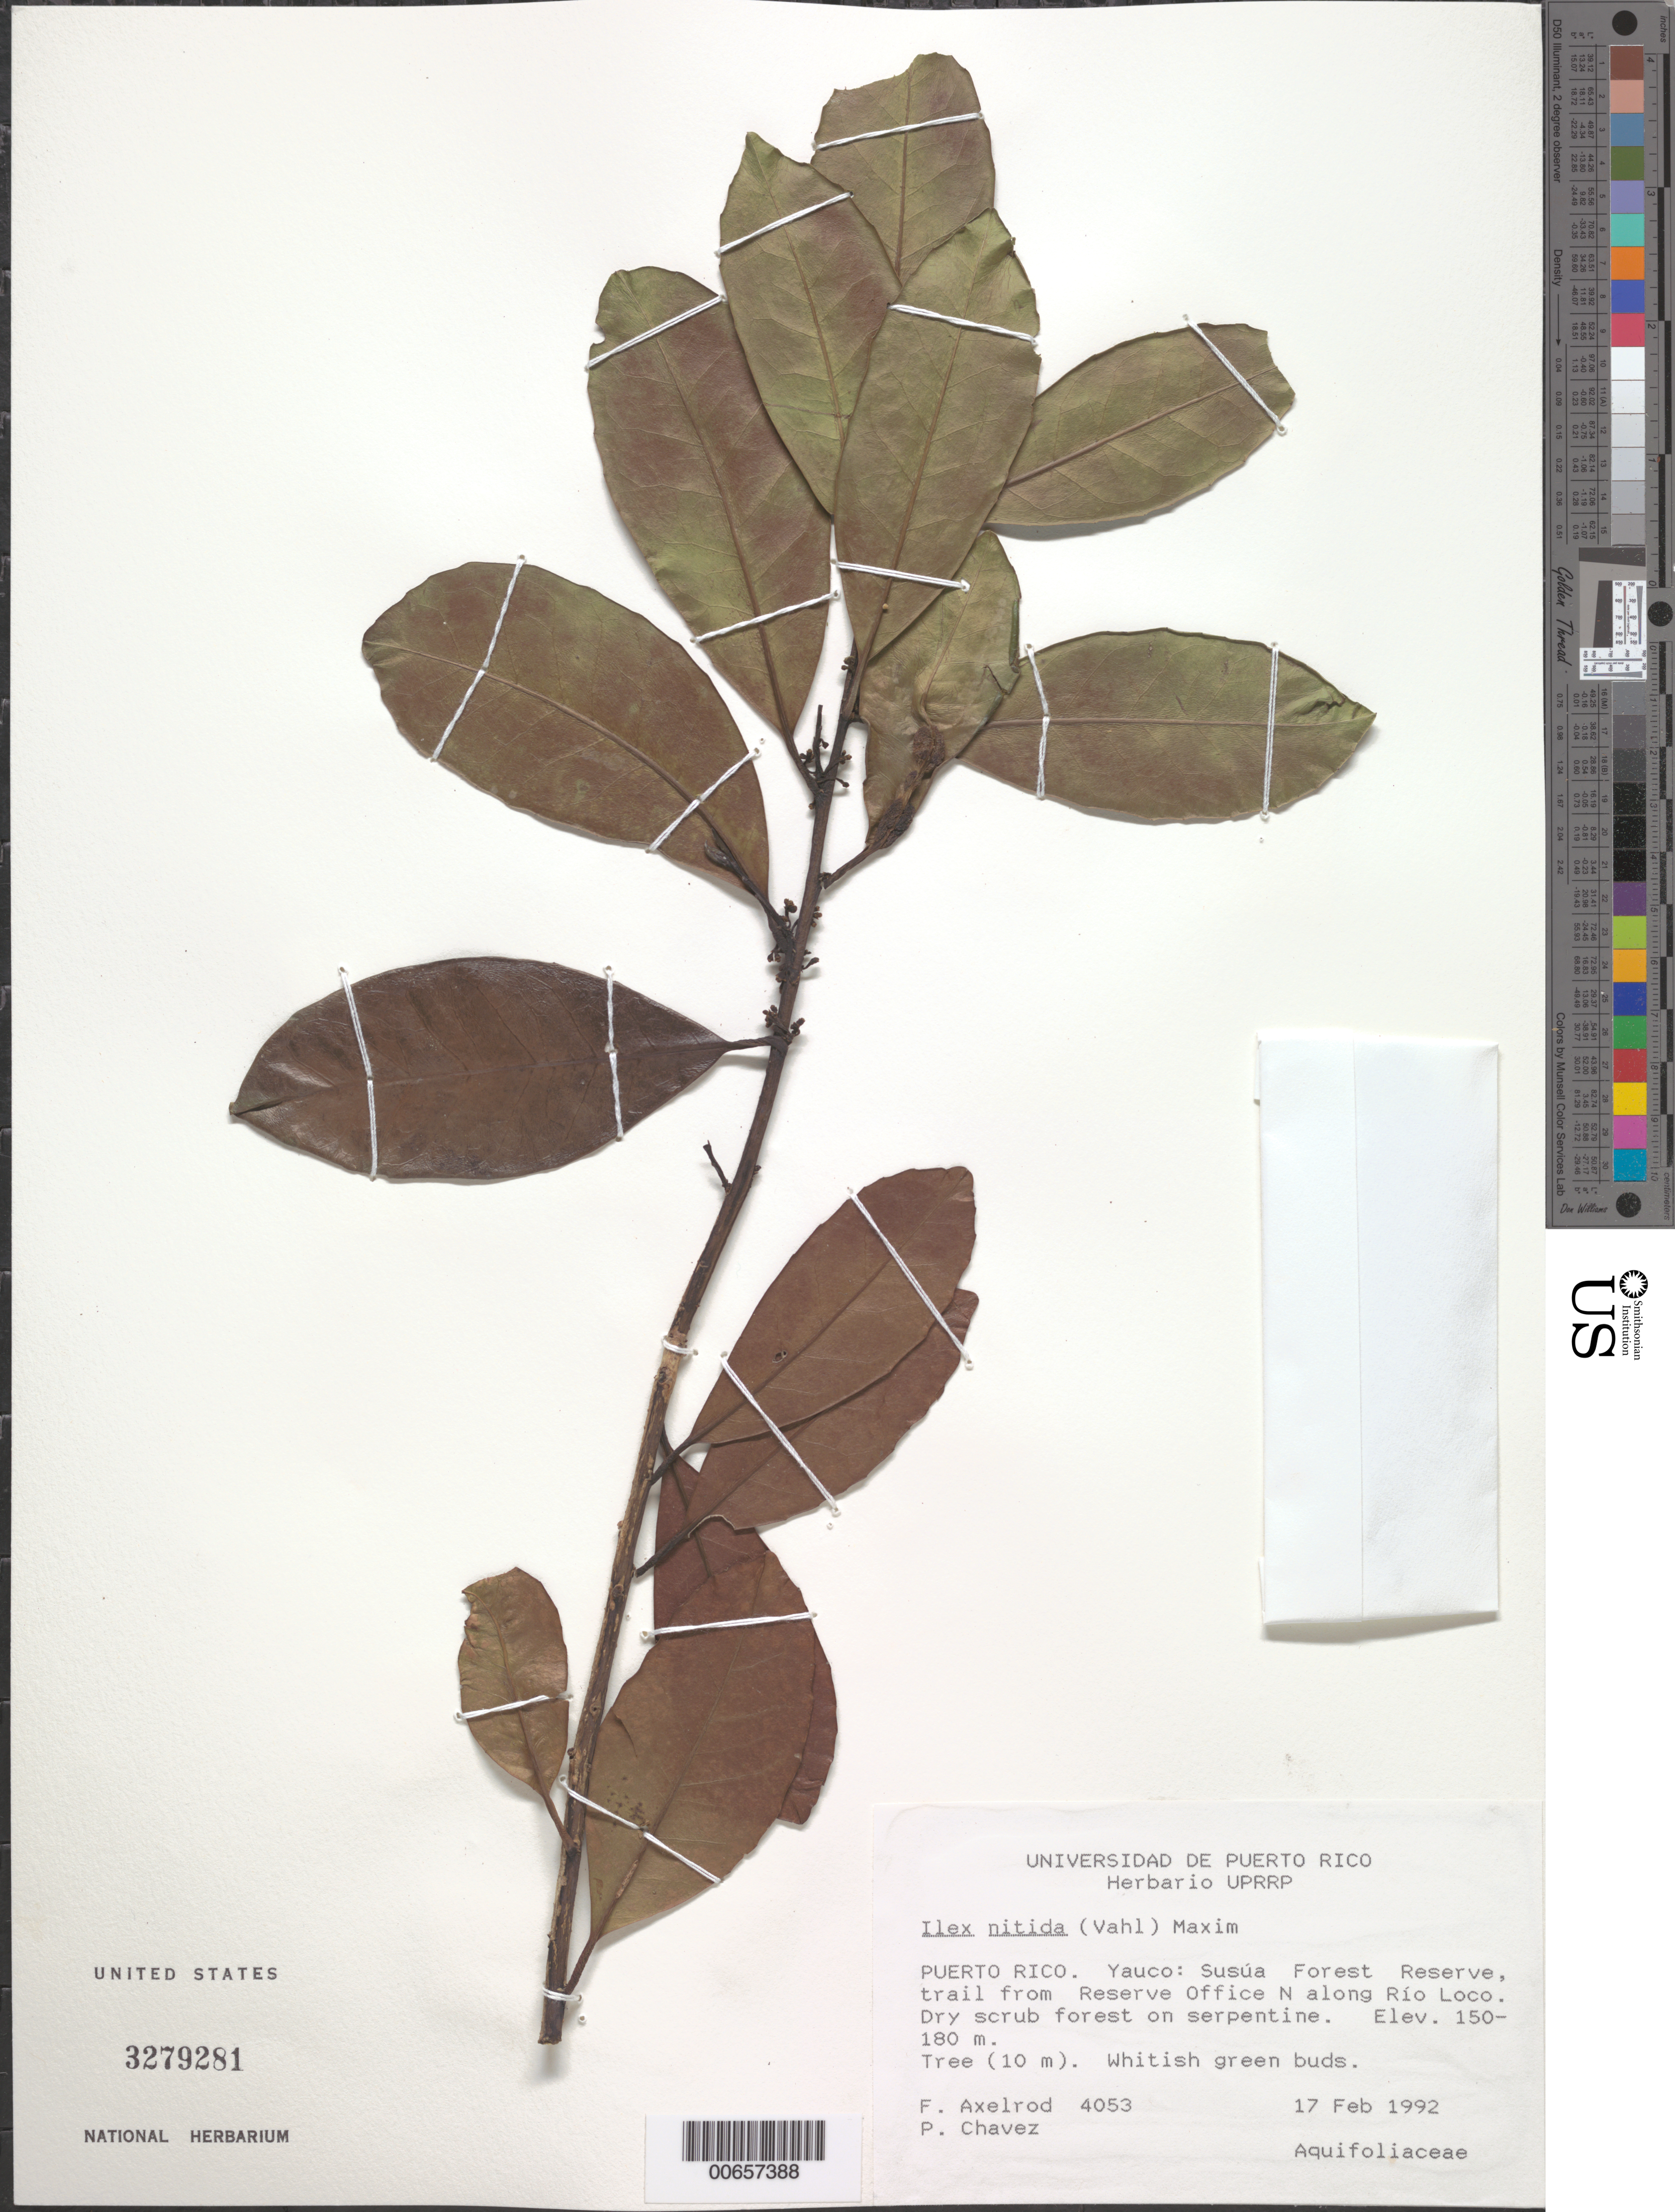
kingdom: Plantae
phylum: Tracheophyta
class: Magnoliopsida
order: Aquifoliales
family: Aquifoliaceae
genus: Ilex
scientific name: Ilex dioica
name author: (Vahl) Griseb.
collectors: F. S. Axelrod & P. Chavez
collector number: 4053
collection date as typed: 17 Feb 1992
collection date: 1992-02-17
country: Puerto Rico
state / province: Yauco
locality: Yauco: Susúa Forest Reserve, trail from reserve office N along Río Loco.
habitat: Dry scrub forest on serpentine.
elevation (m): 150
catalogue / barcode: US 3279281